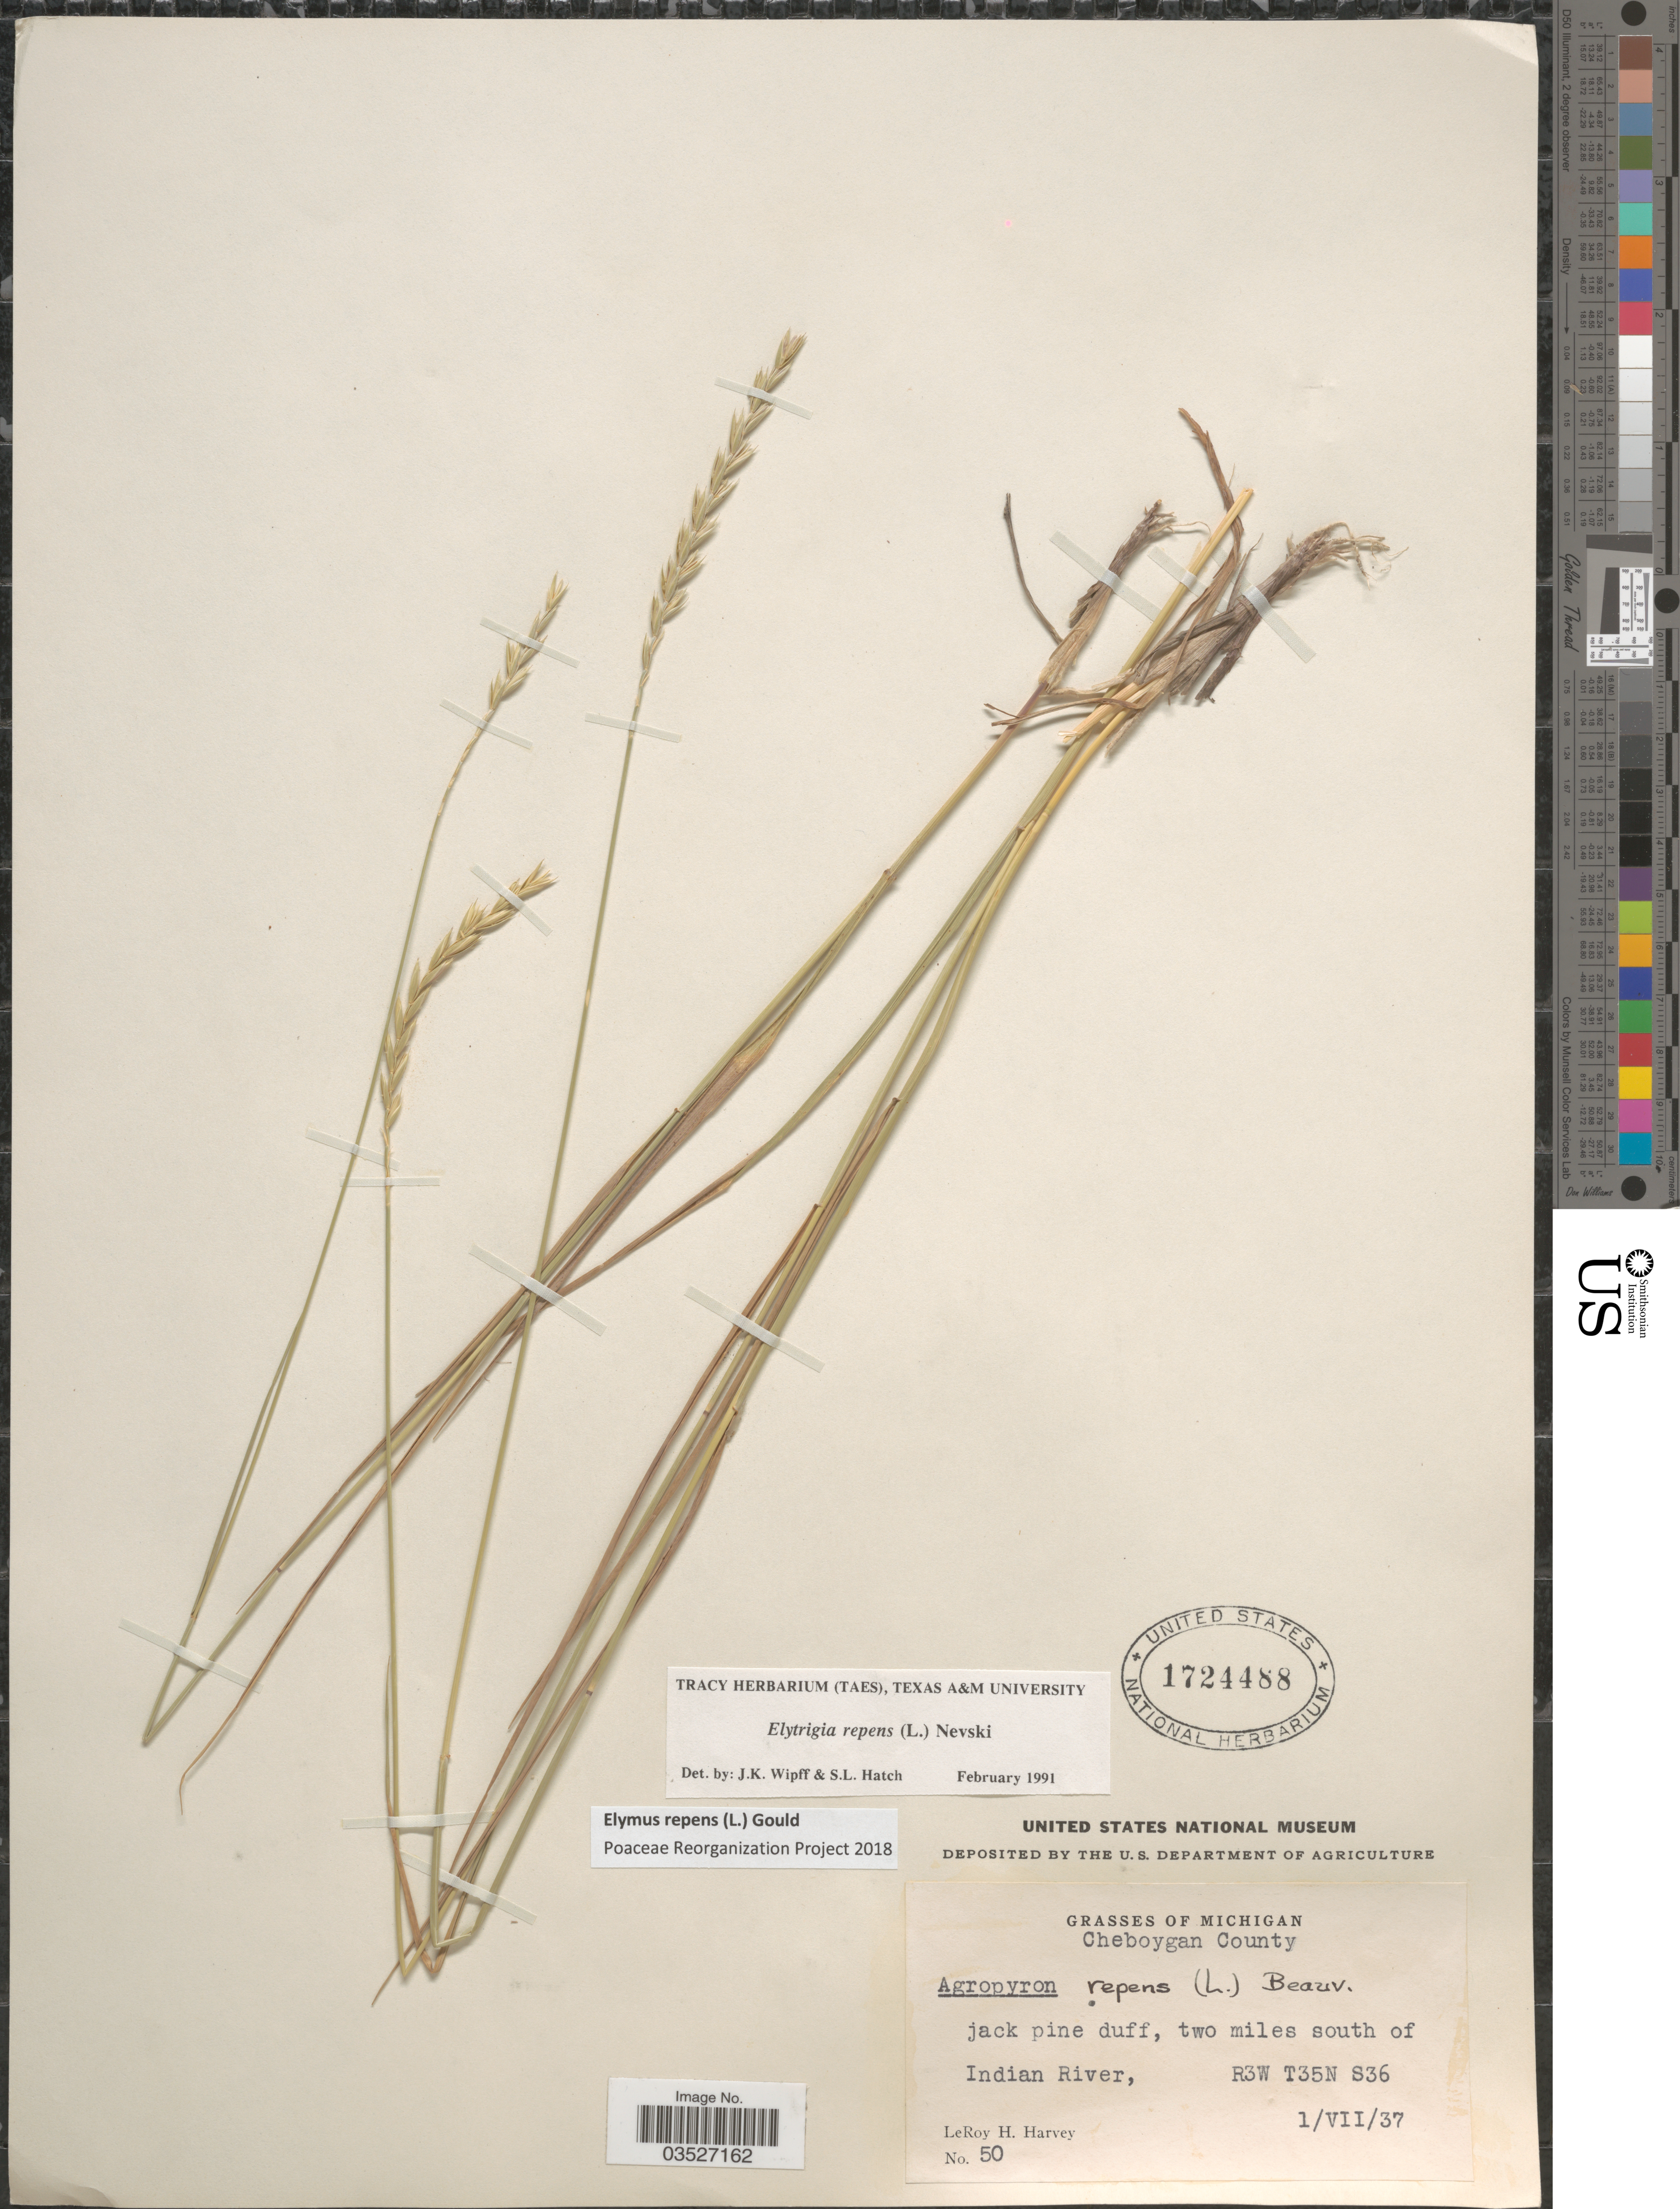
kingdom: Plantae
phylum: Tracheophyta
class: Liliopsida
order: Poales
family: Poaceae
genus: Elymus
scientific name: Elymus repens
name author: (L.) Gould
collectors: L. H. Harvey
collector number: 50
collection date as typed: Transcribed d/m/y: 1/7/37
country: United States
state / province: Michigan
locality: Cheboygan County. Jack pine duff, two miles south of Indian River, R3W T35N S36.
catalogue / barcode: US 1724488